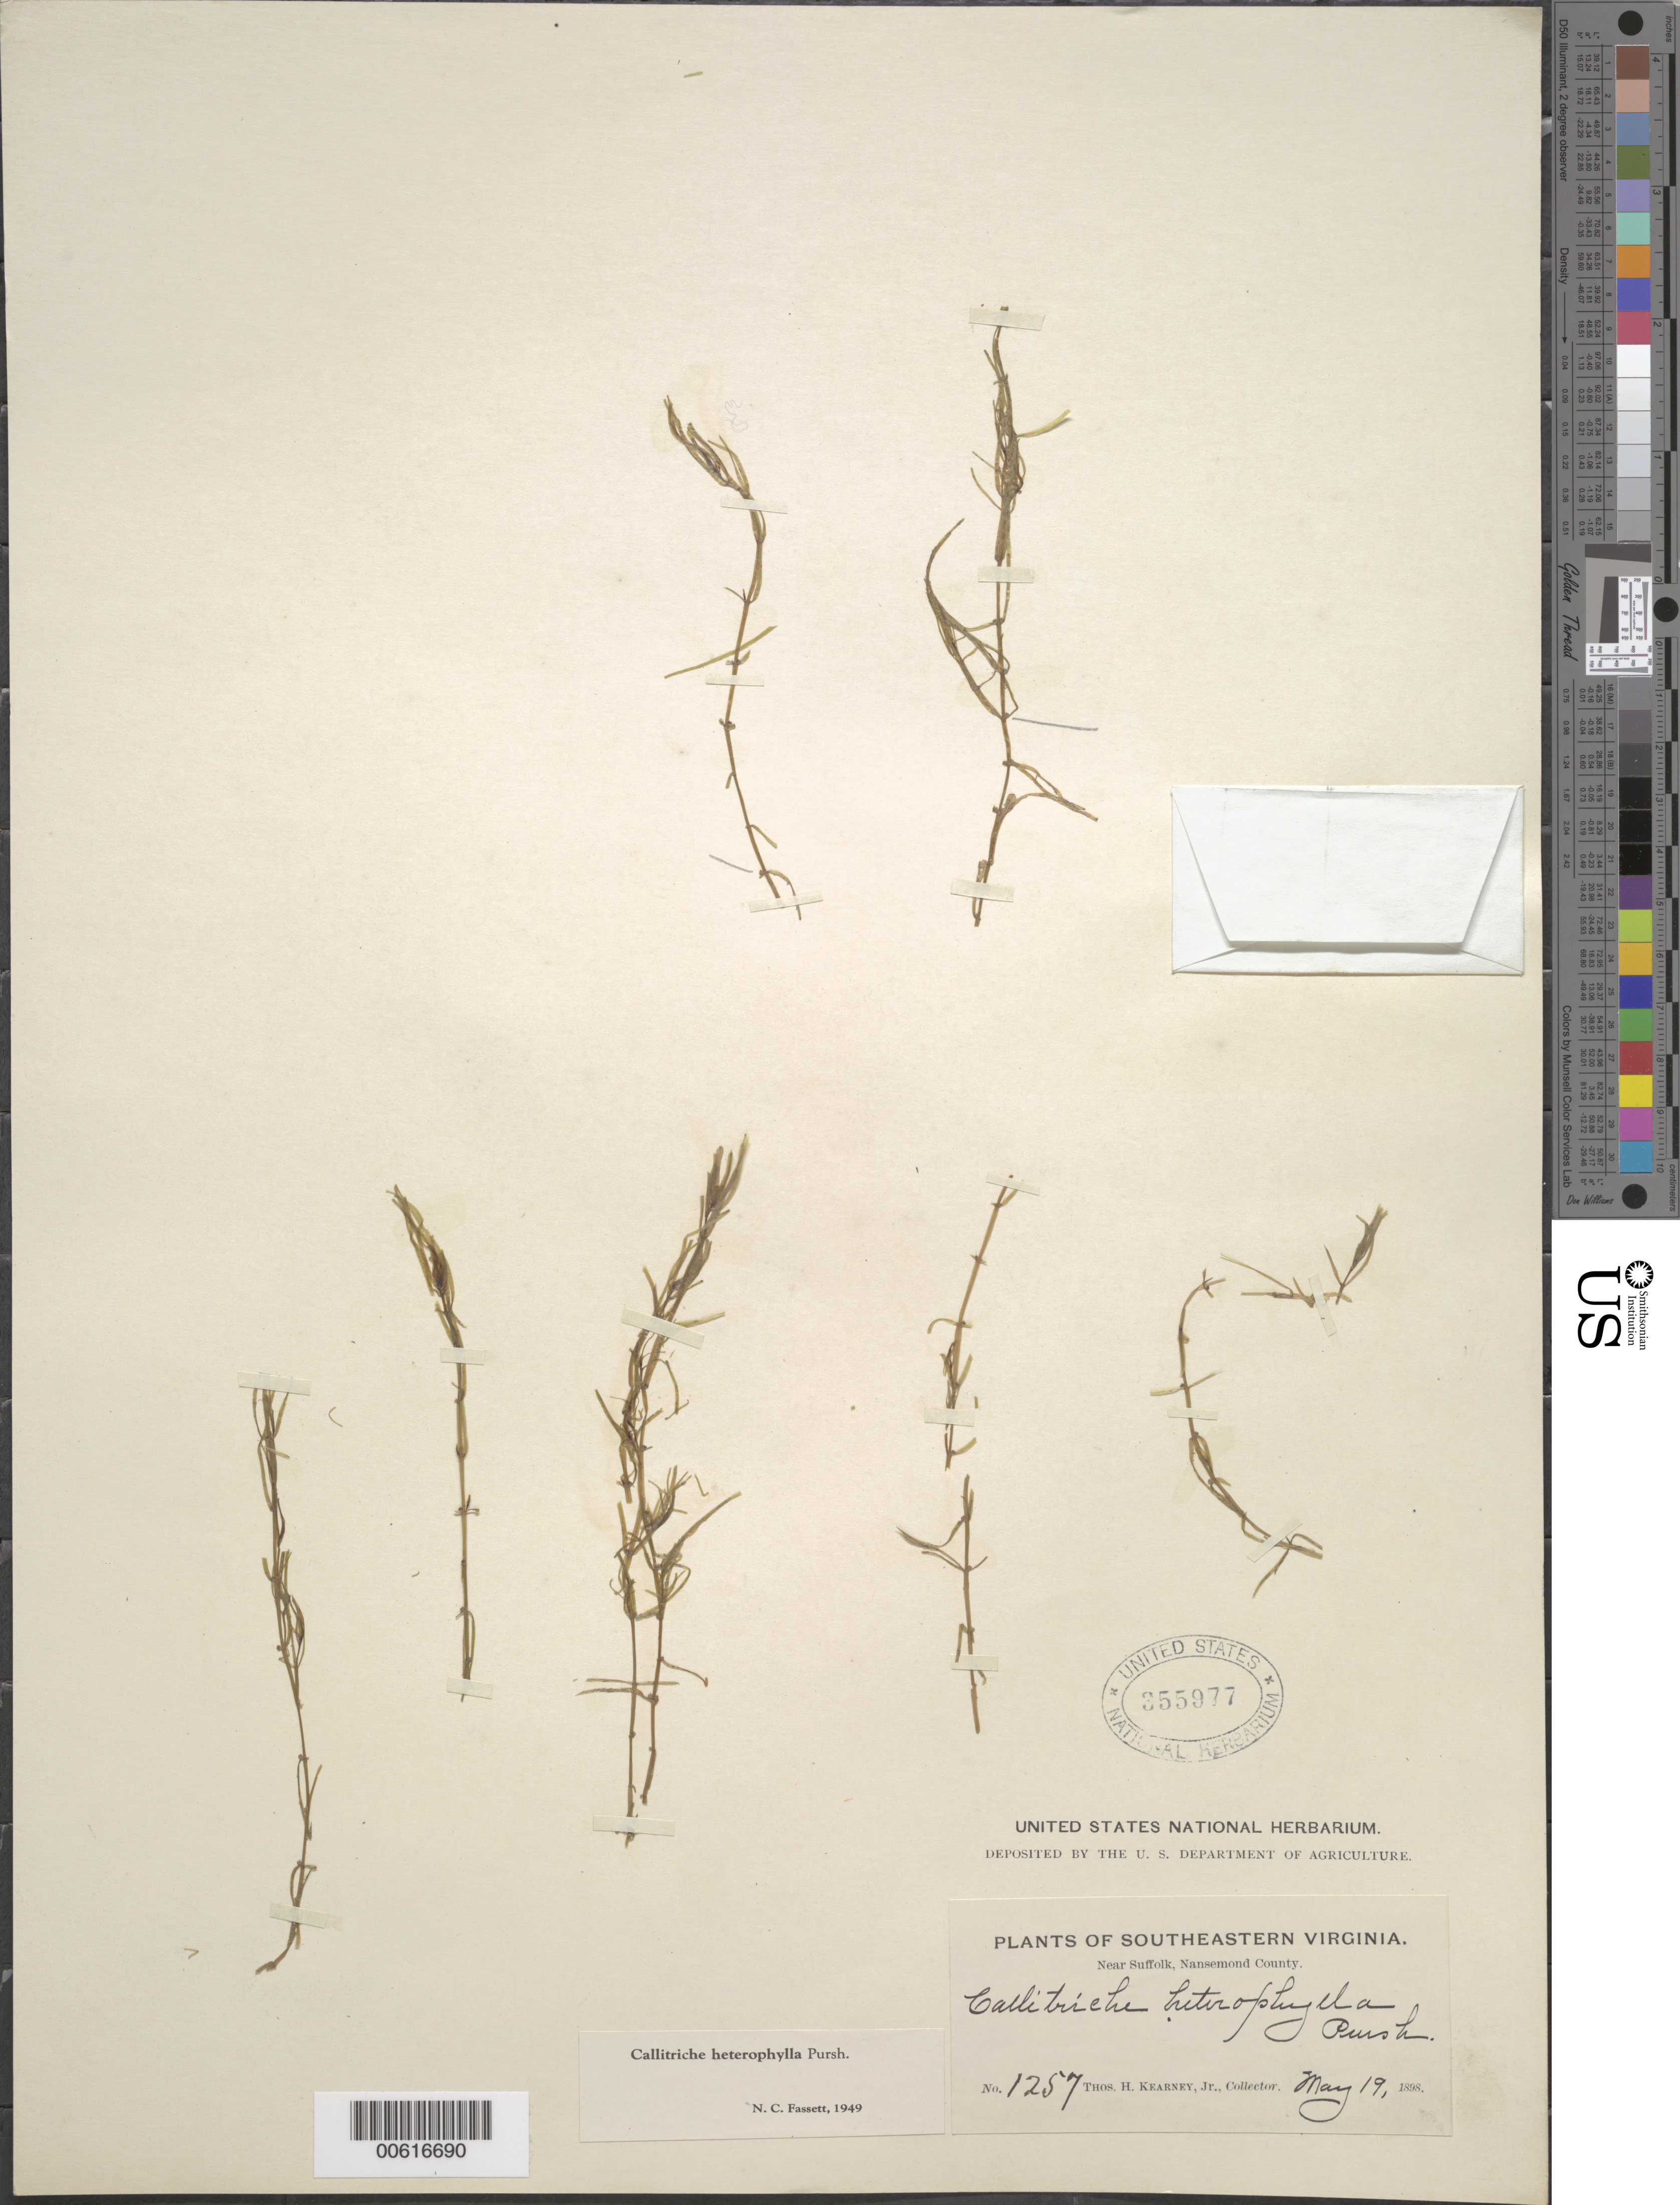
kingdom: Plantae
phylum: Tracheophyta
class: Magnoliopsida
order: Lamiales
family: Plantaginaceae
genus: Callitriche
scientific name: Callitriche heterophylla Pursh emend. Darby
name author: Pursh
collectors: T. H. Kearney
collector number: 1257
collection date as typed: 19 May 1898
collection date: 1898-05-19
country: United States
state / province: Virginia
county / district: City of Suffolk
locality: Nansemond County, near Suffolk. [Nansemond County is now part of Suffolk City.]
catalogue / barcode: US 355977